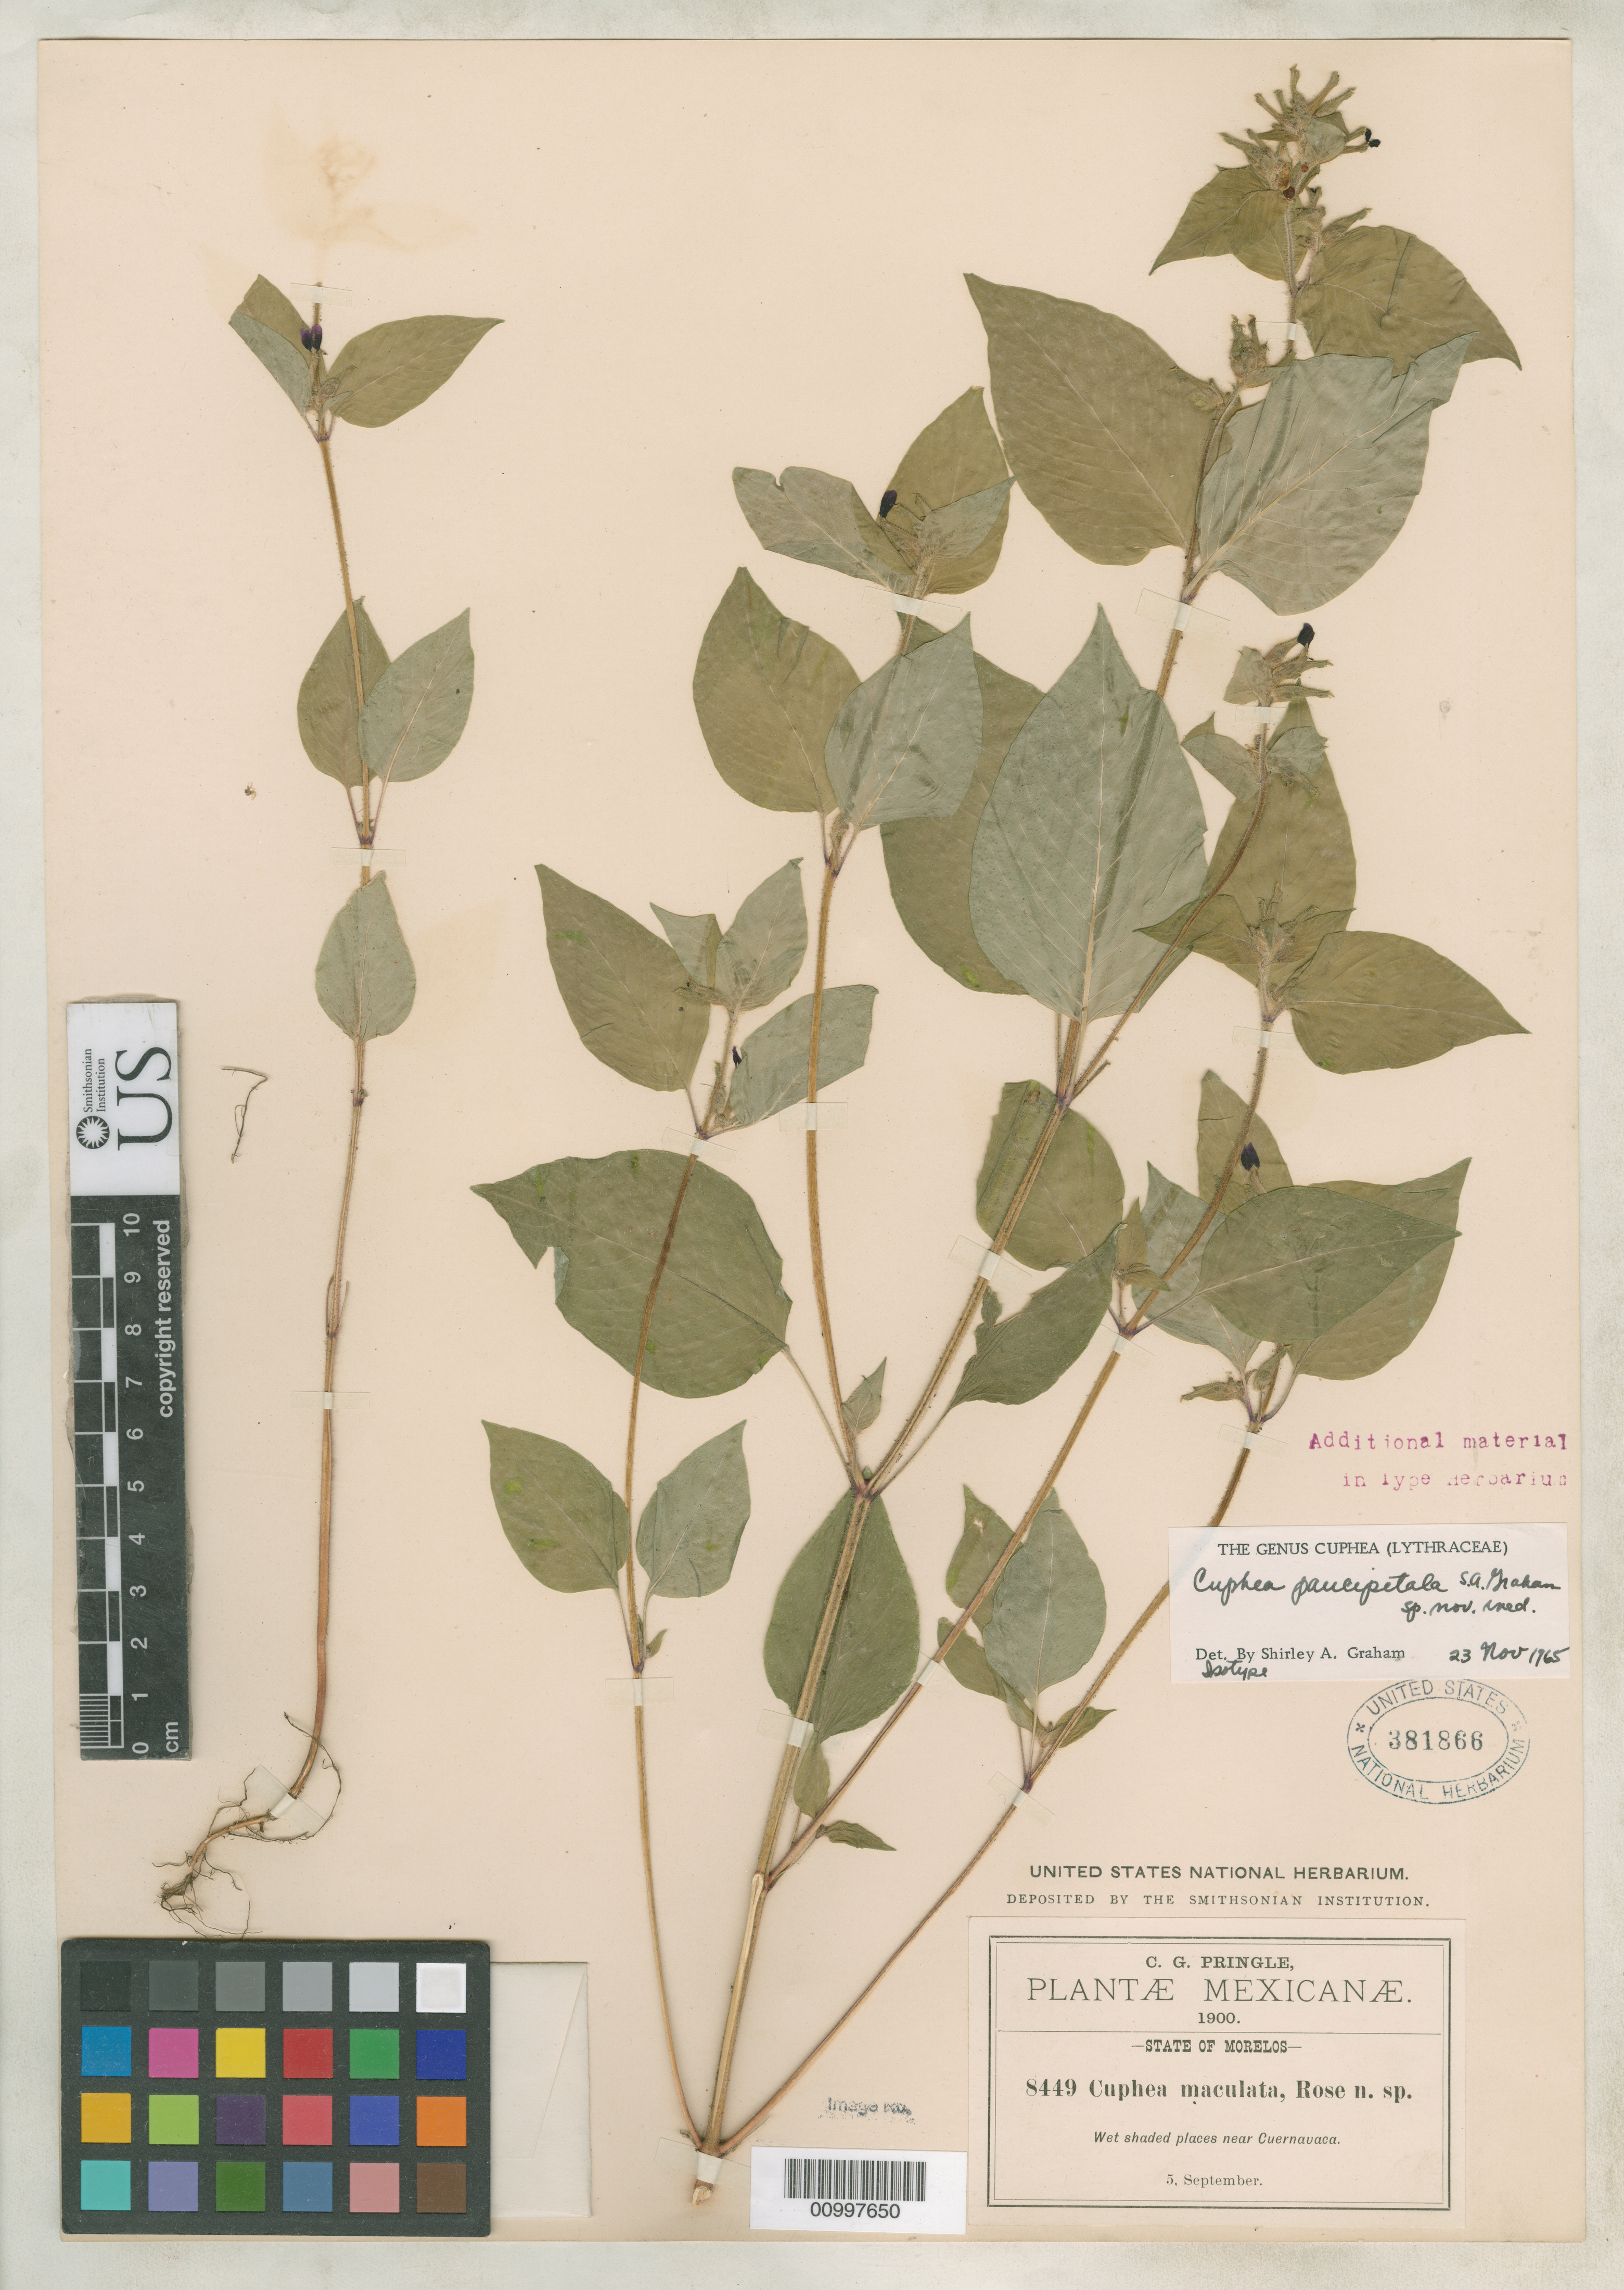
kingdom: Plantae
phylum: Tracheophyta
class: Magnoliopsida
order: Myrtales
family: Lythraceae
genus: Cuphea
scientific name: Cuphea paucipetala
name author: S.A. Graham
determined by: Graham, Shirley Ann Tousch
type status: Isotype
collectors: C. G. Pringle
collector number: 8449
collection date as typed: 05 Sep 1900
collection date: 1900-09-05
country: Mexico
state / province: Morelos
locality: Wet shaded places near Cuernavaca.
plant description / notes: Originally labeled as "Cuphea maculata Rose, n. sp." [ined. Name, apparently never published]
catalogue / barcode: US 381866